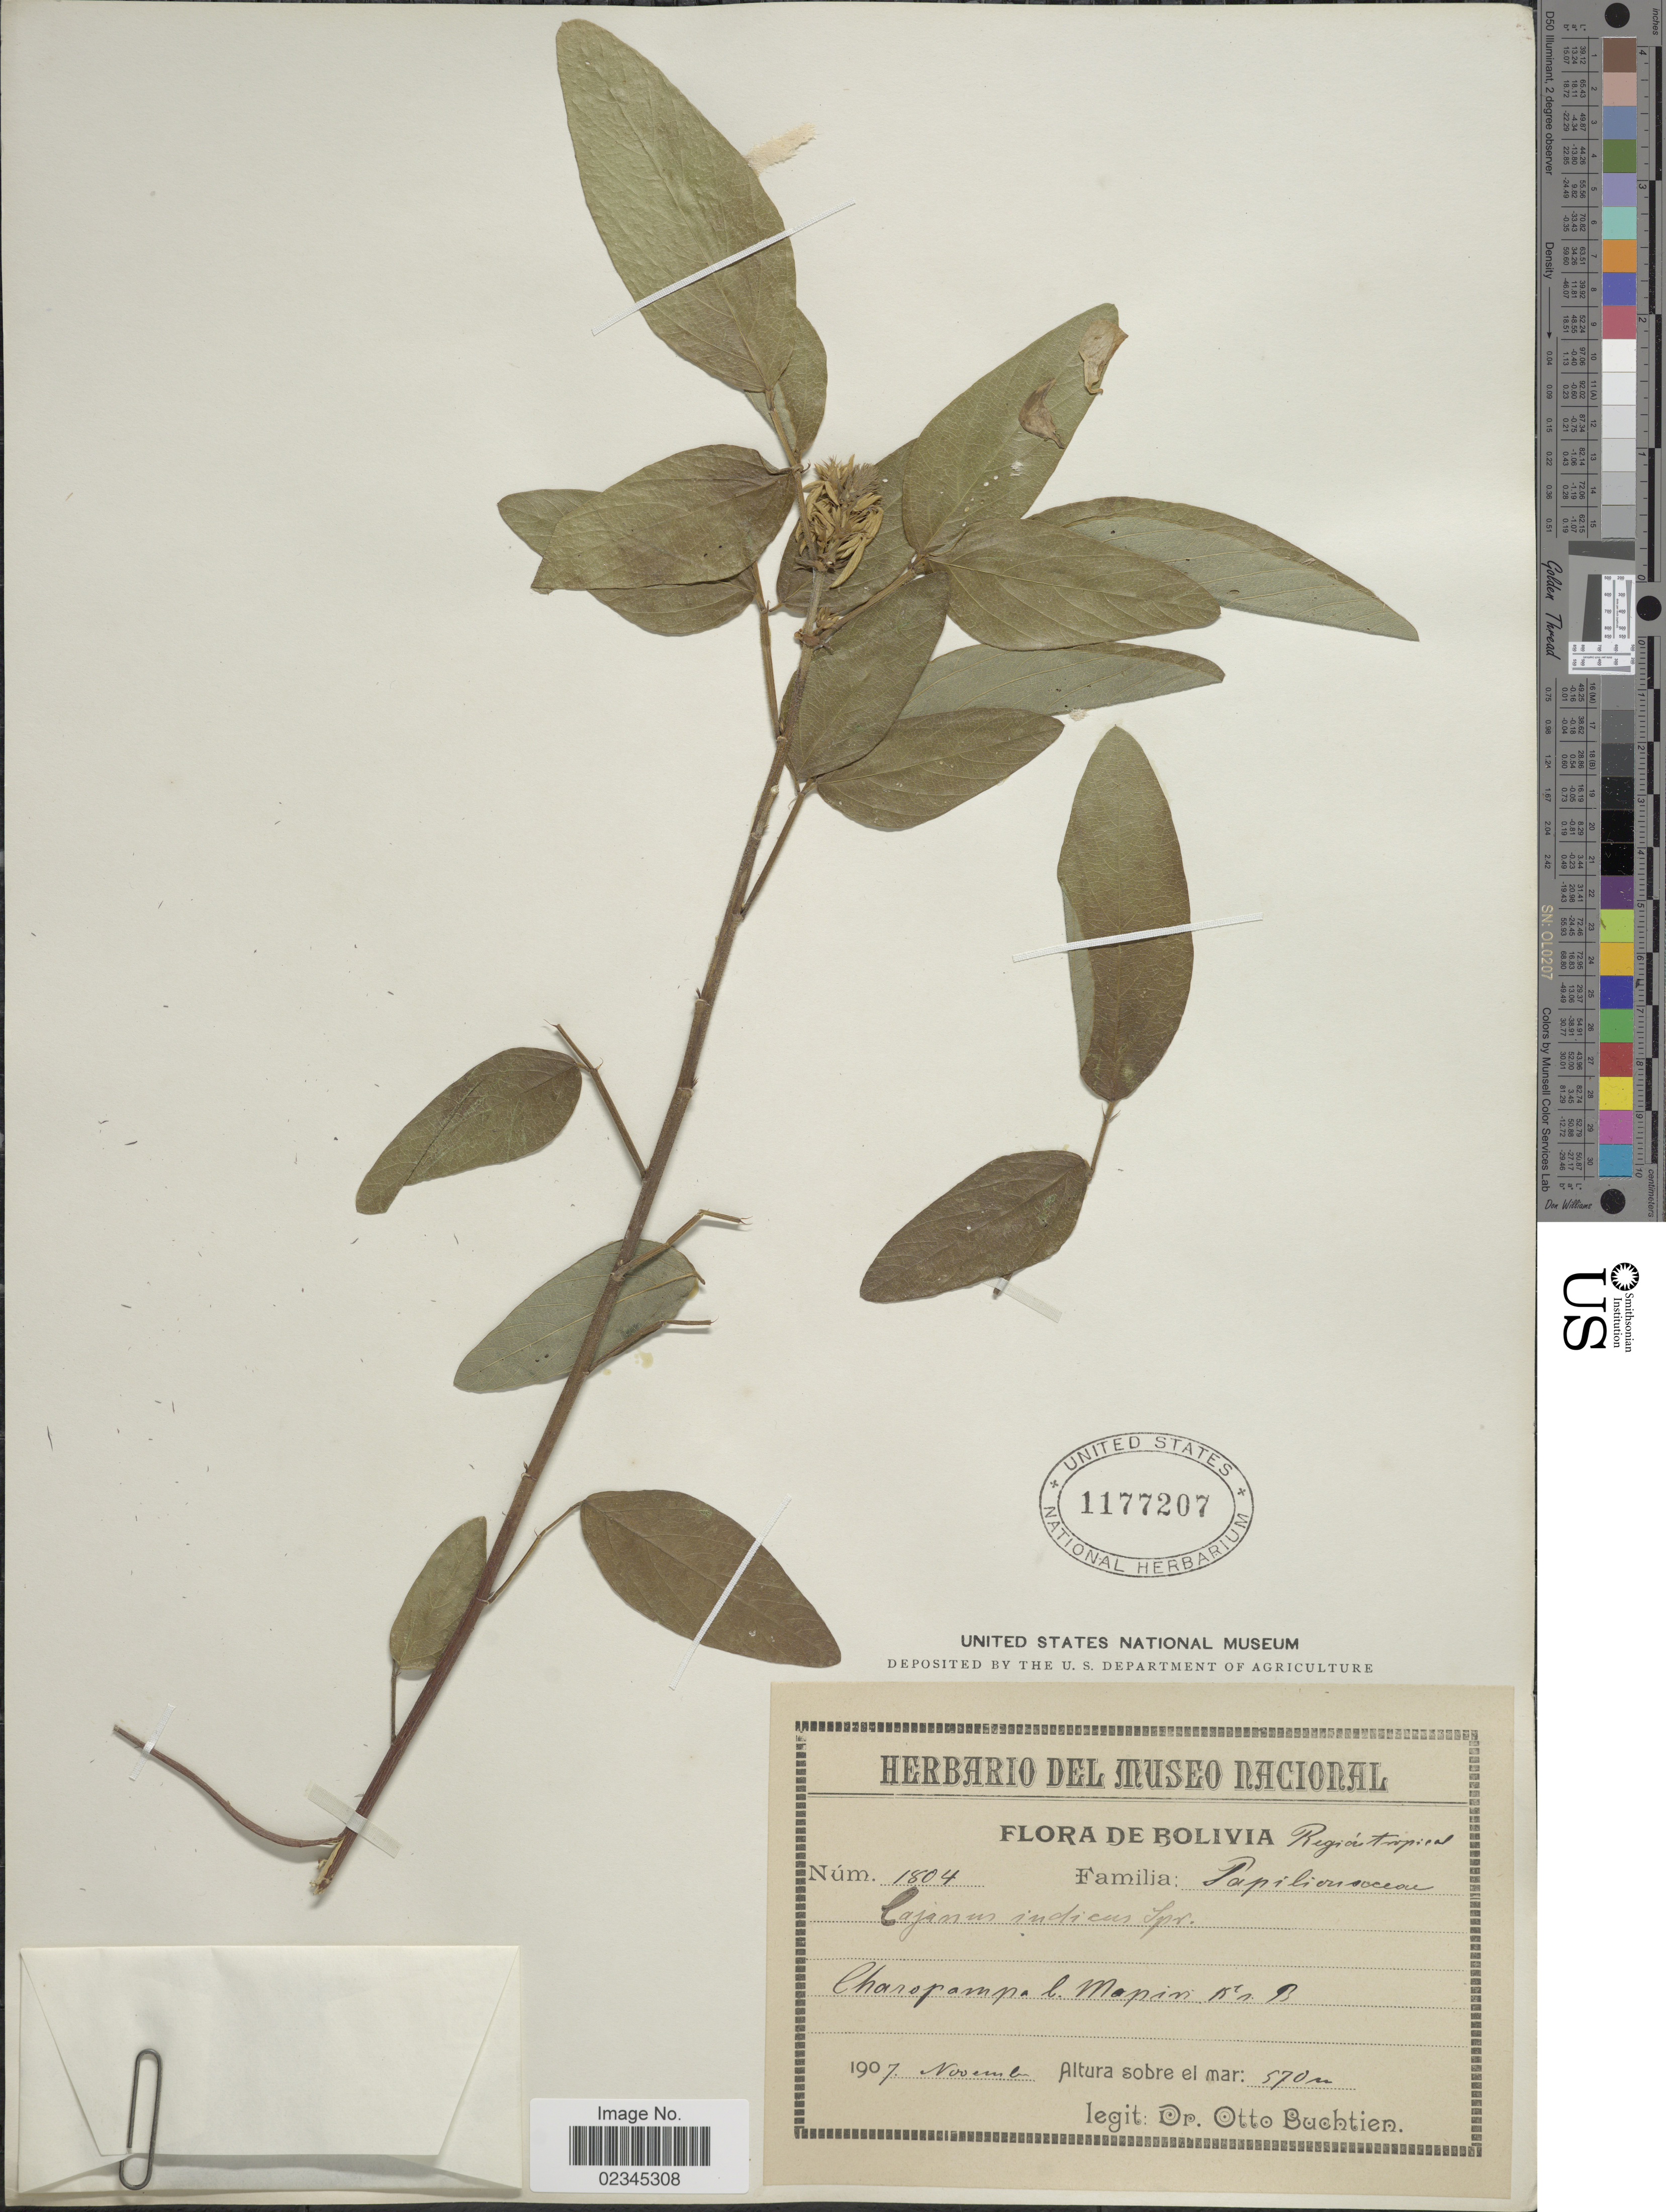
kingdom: Plantae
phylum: Tracheophyta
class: Magnoliopsida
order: Fabales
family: Fabaceae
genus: Cajanus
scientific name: Cajanus cajan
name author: (L.) Huth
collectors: O. Buchtien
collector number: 1804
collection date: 1907-11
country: Bolivia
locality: Región tropical. Charopampa l. Mapiri 15°s. Br.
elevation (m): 570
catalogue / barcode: US 1177207